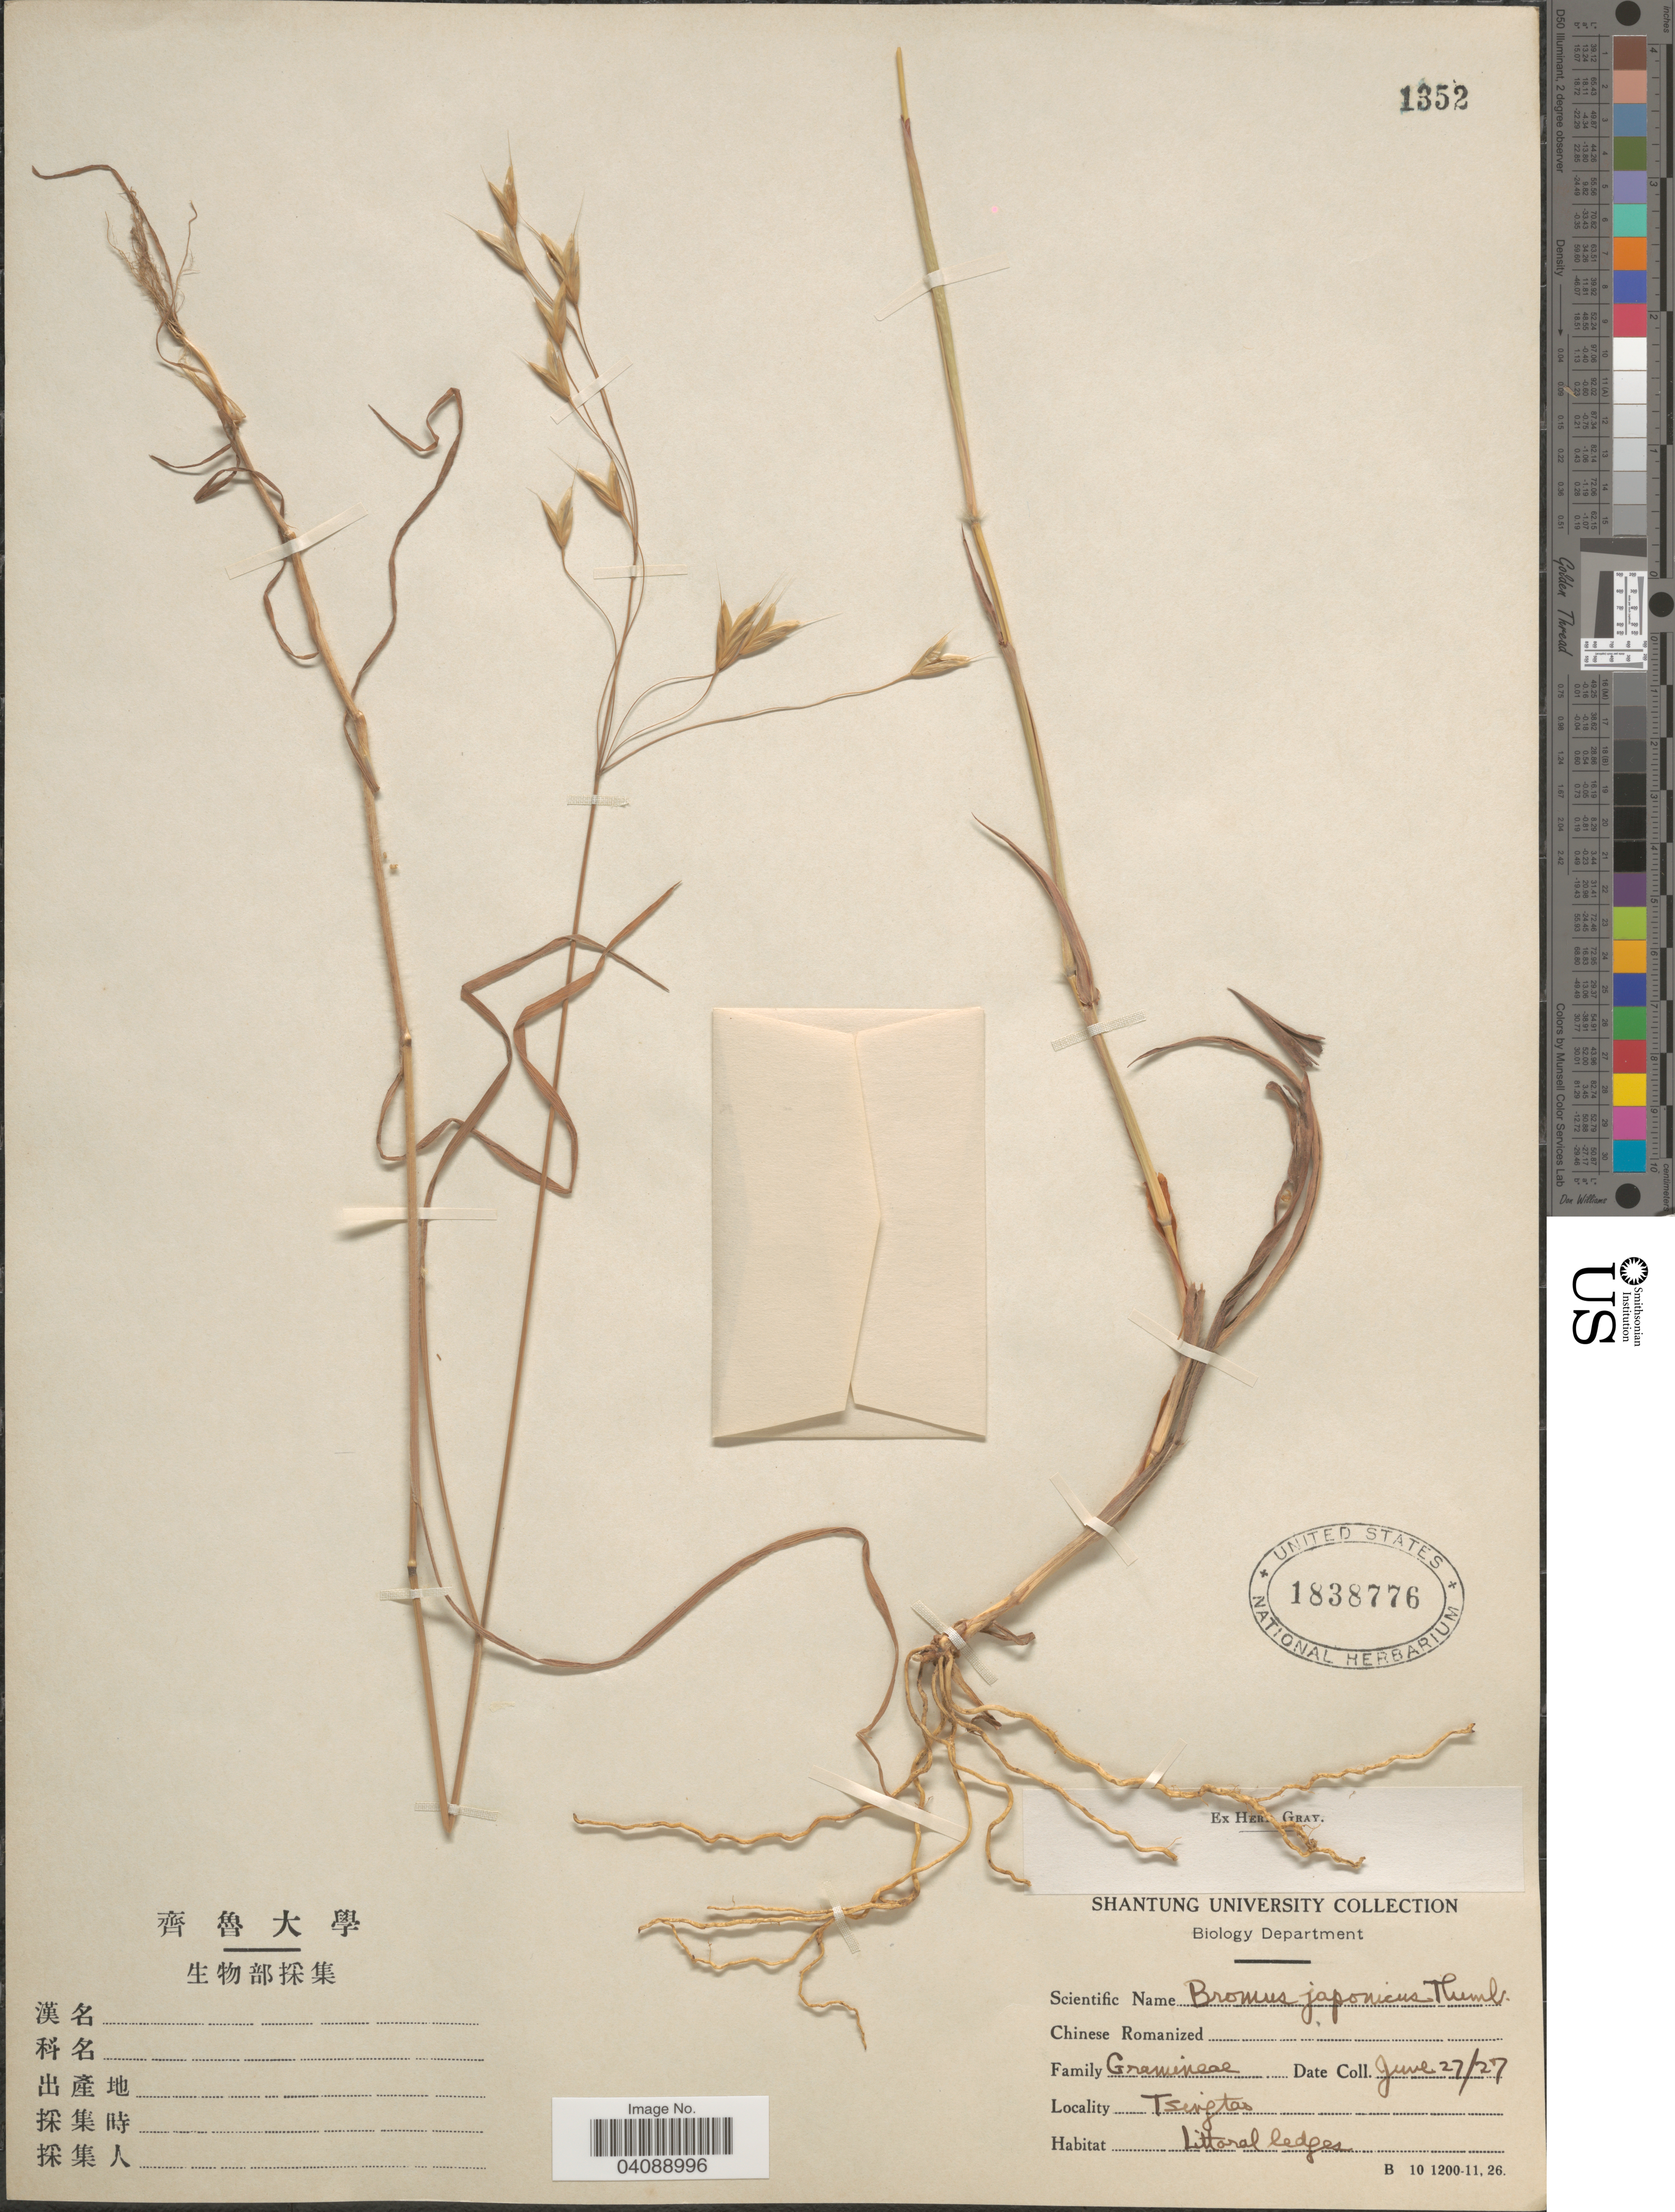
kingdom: Plantae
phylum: Tracheophyta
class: Liliopsida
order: Poales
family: Poaceae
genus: Bromus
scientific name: Bromus japonicus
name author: Houtt.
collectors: Shantung University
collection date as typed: Transcribed d/m/y: 27/6/27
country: China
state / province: Shandong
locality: Tsingtao.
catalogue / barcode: US 1838776